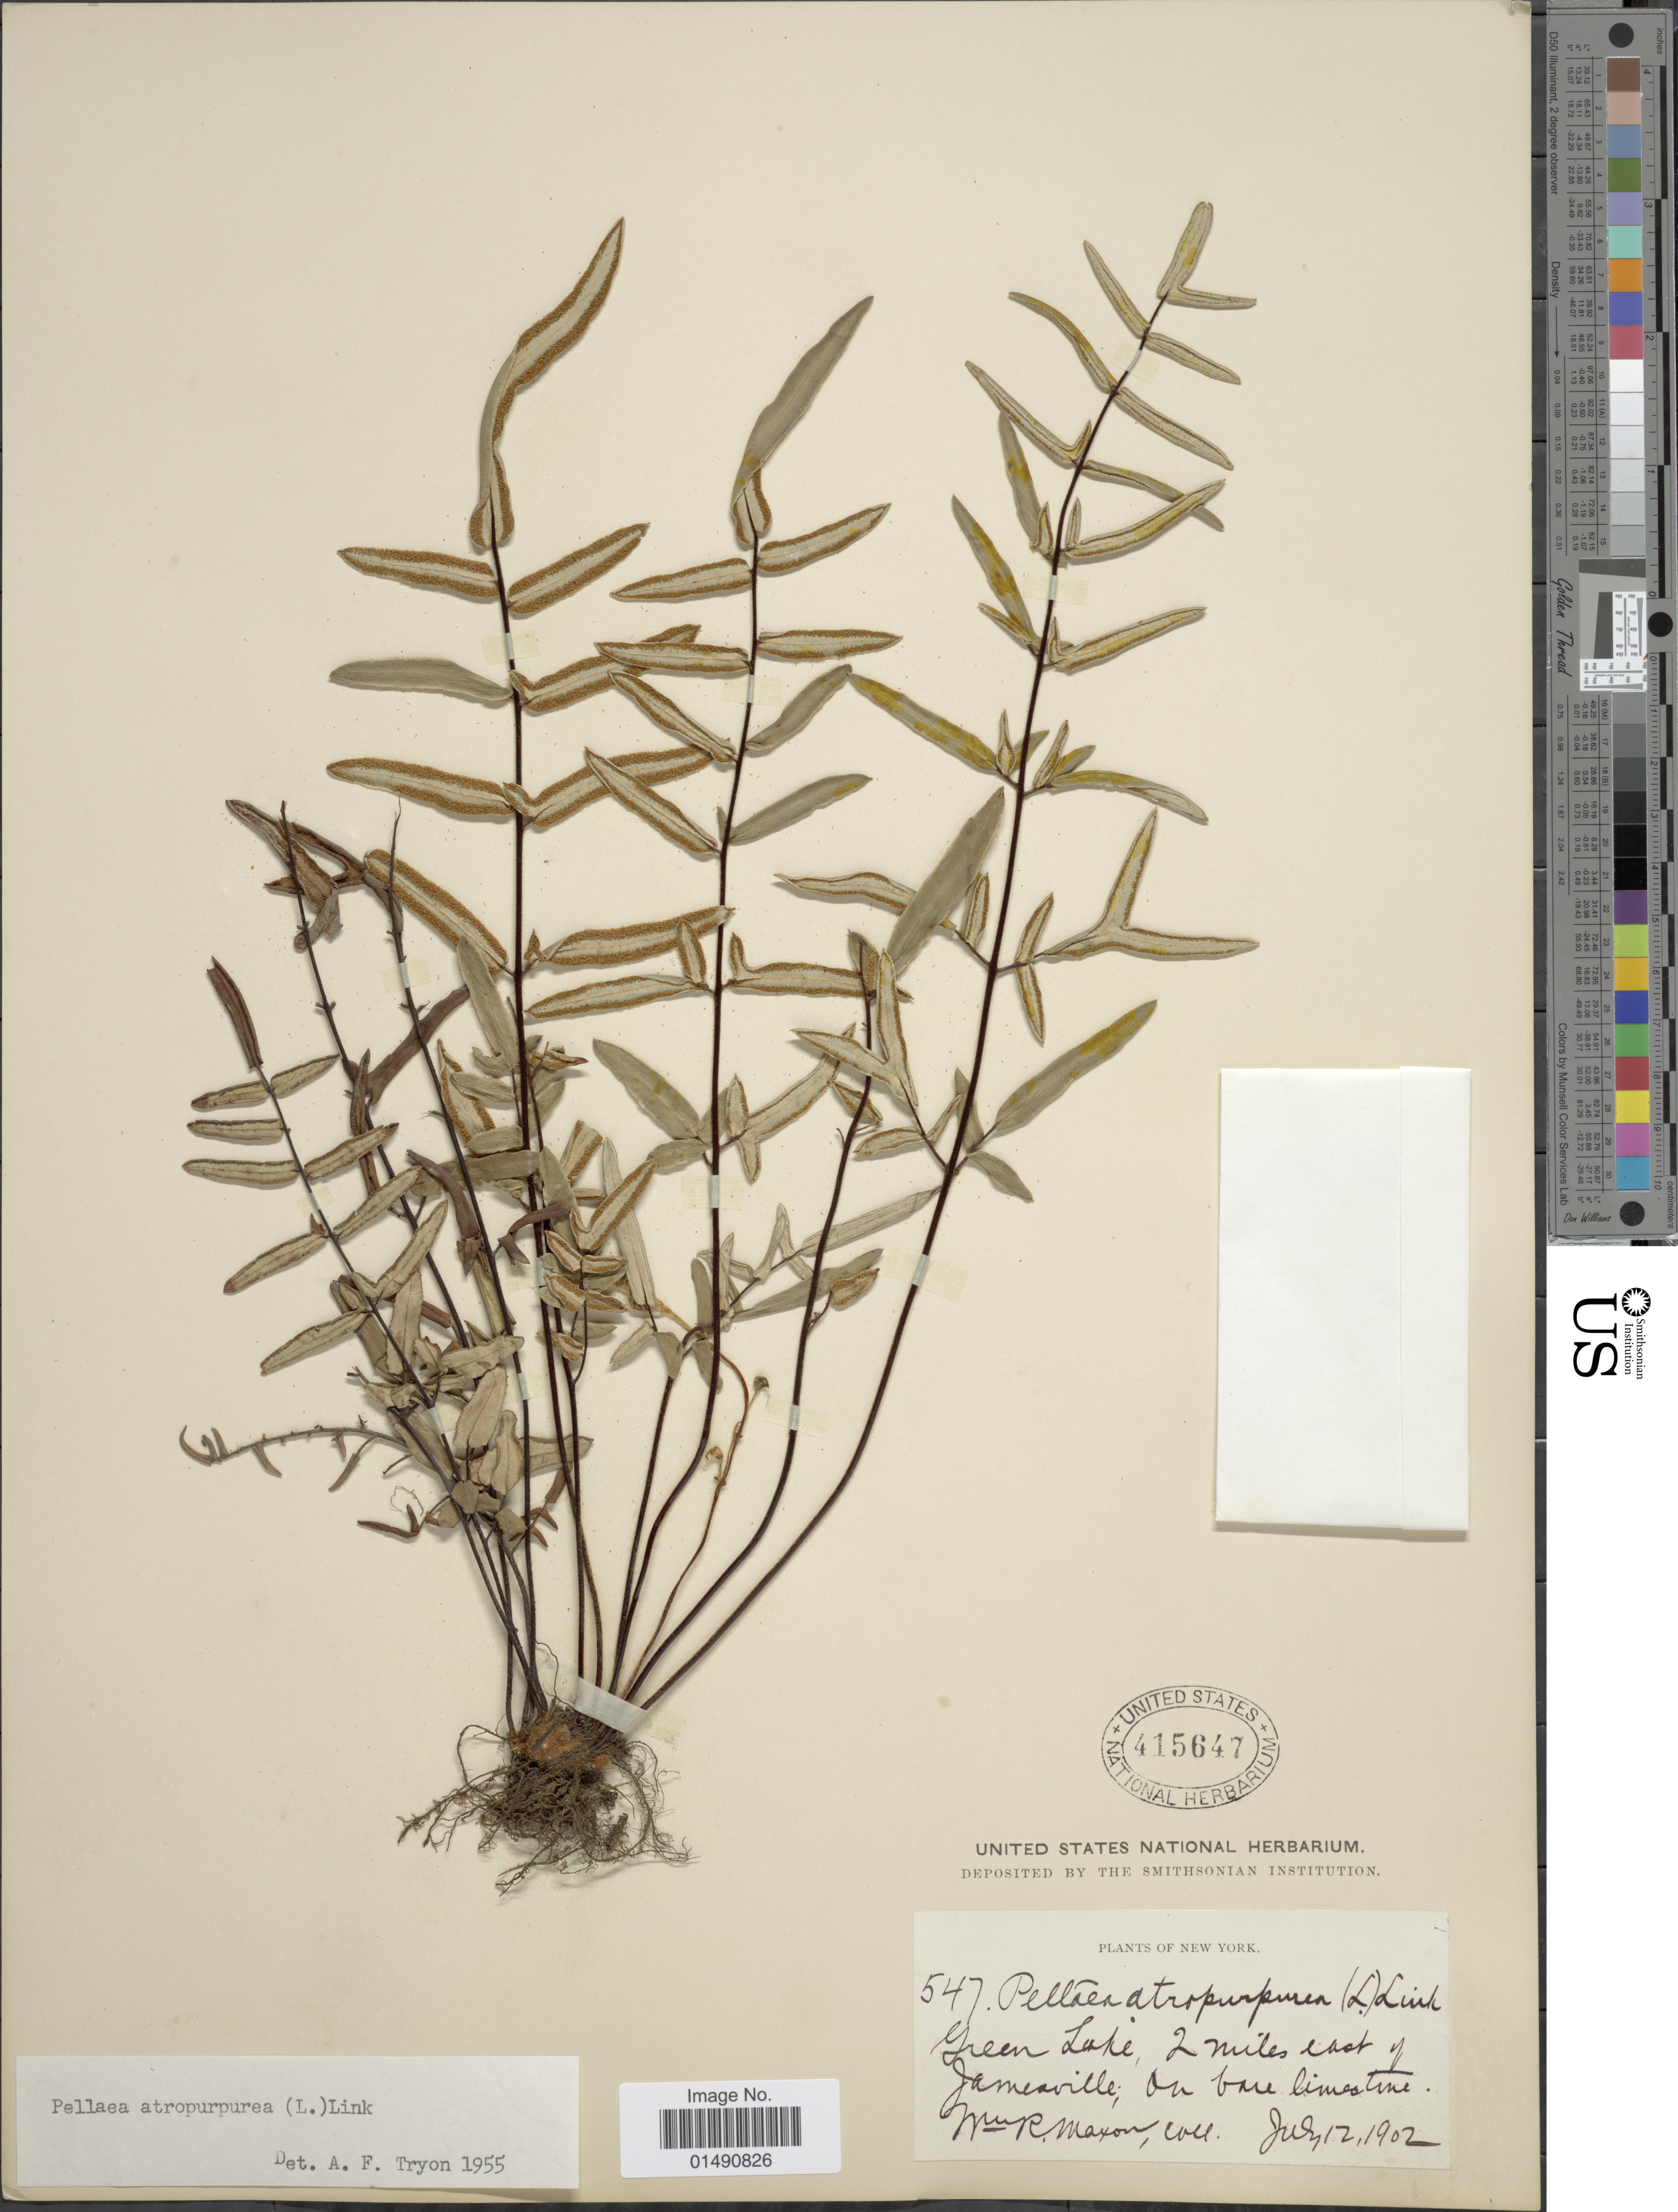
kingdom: Plantae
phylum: Tracheophyta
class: Polypodiopsida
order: Polypodiales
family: Pteridaceae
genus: Pellaea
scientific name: Pellaea atropurpurea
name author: (L.) Link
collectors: W. R. Maxon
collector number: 547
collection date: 1902-07-12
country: United States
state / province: New York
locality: Green Lake 2 miles east of Jamesville, on tree limestone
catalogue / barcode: US 415647